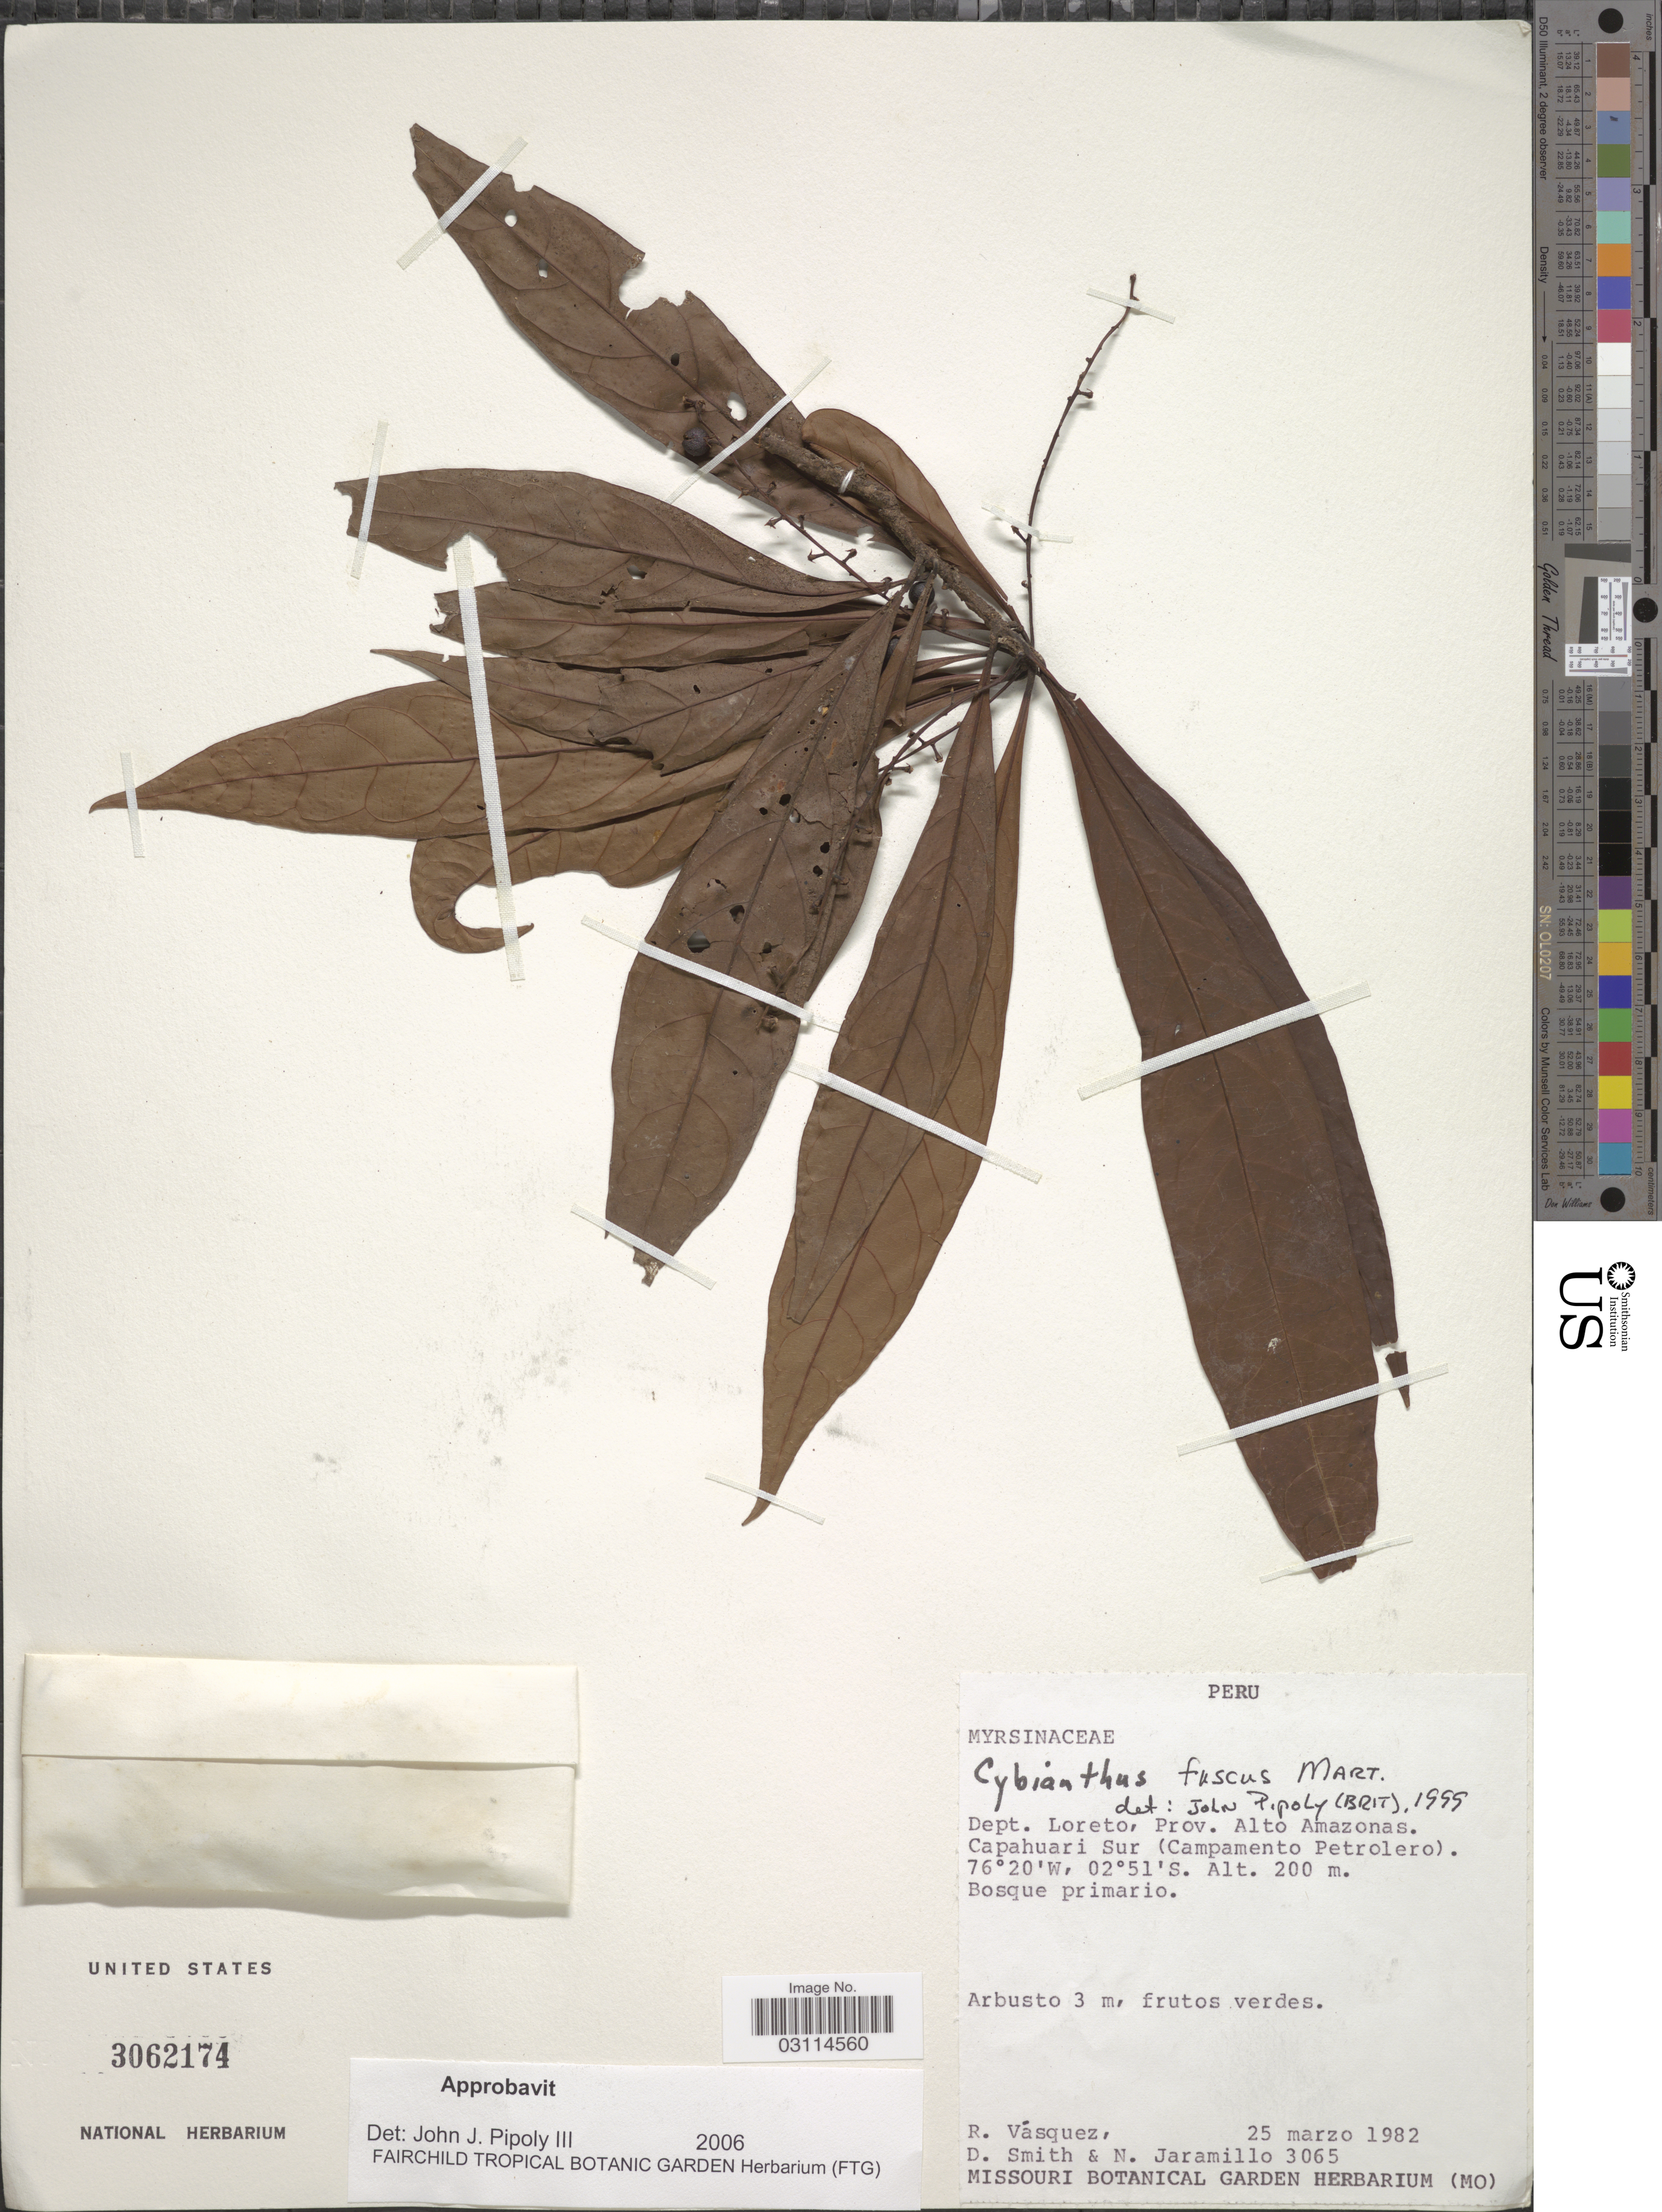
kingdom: Plantae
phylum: Tracheophyta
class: Magnoliopsida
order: Ericales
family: Primulaceae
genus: Cybianthus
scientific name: Cybianthus fuscus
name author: Mart.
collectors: R. Vásquez, D. Smith & N. Jaramillo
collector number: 3065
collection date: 1982-03-25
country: Peru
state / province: Loreto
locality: Dept. Loreto, Prov. Alto Amazonas. Capahuari Sur (Campamento Petrolero).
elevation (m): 200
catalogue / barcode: US 3062174